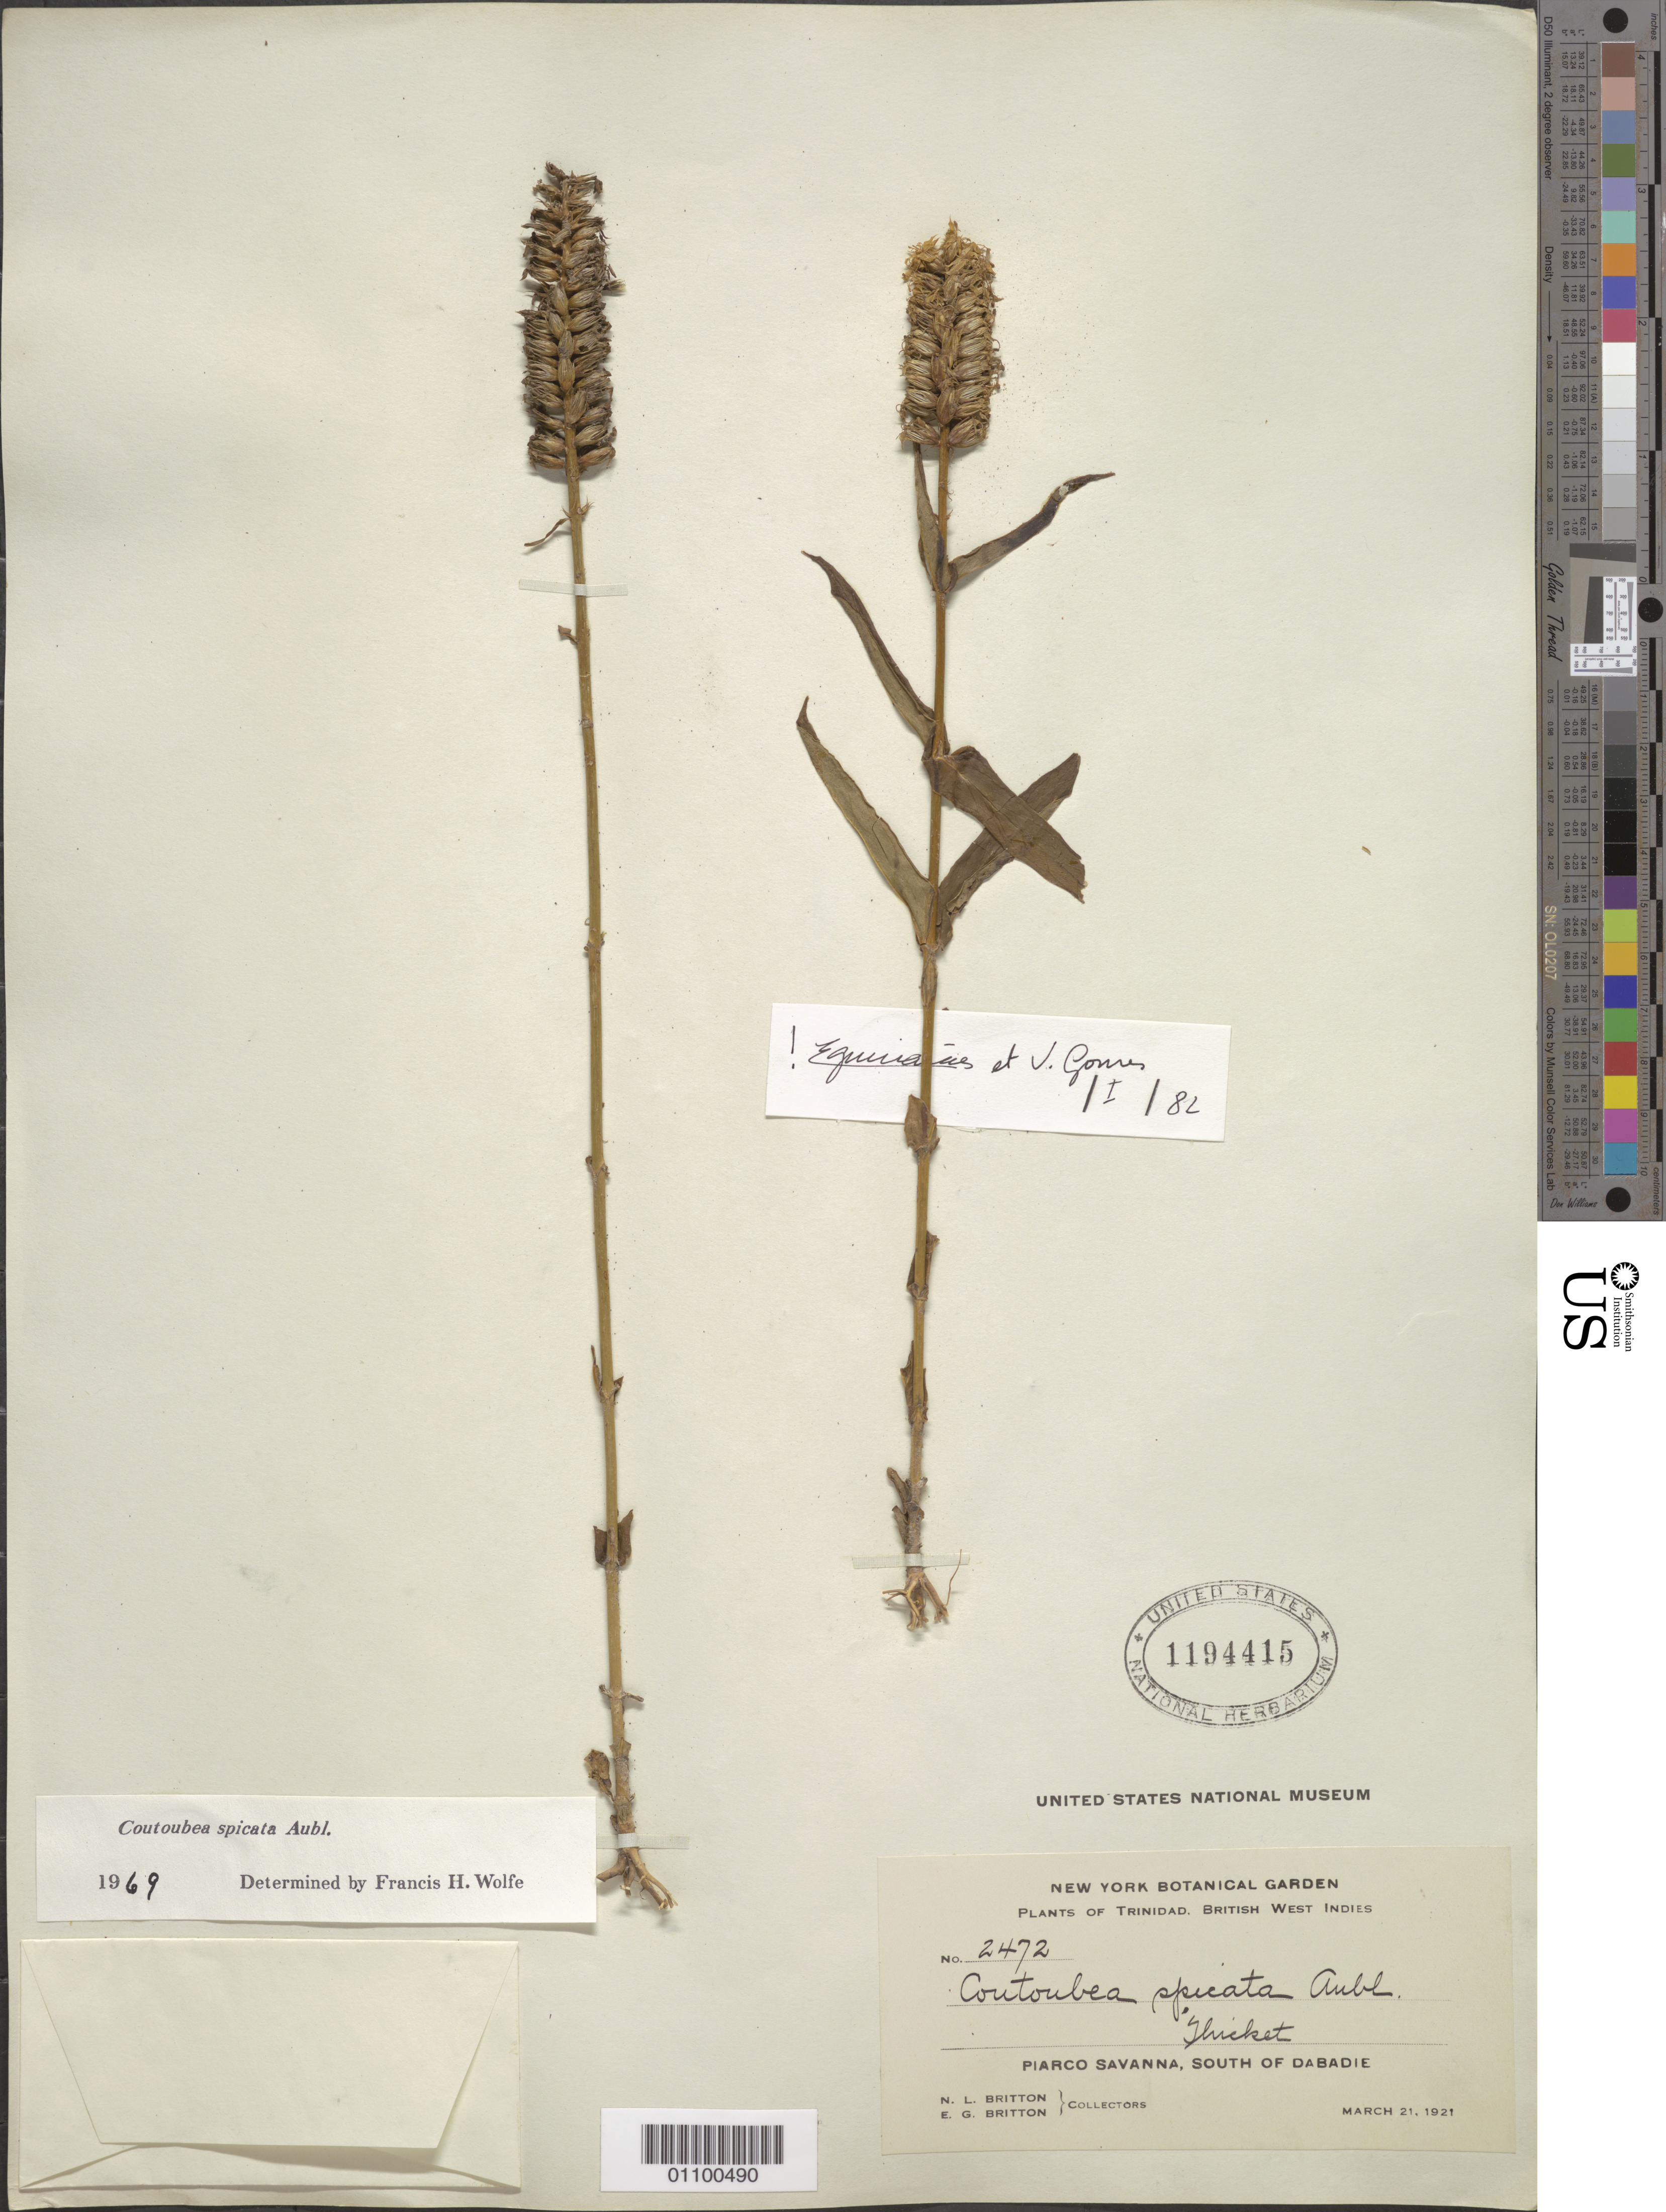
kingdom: Plantae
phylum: Tracheophyta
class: Magnoliopsida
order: Gentianales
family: Gentianaceae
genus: Coutoubea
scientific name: Coutoubea spicata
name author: Aubl.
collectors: N. Britton & E. G. Britton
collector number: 2472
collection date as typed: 21 Mar 1921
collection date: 1921-03-21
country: Trinidad and Tobago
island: Trinidad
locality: Piarco Savanna, S of Dabadie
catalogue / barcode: US 1194415